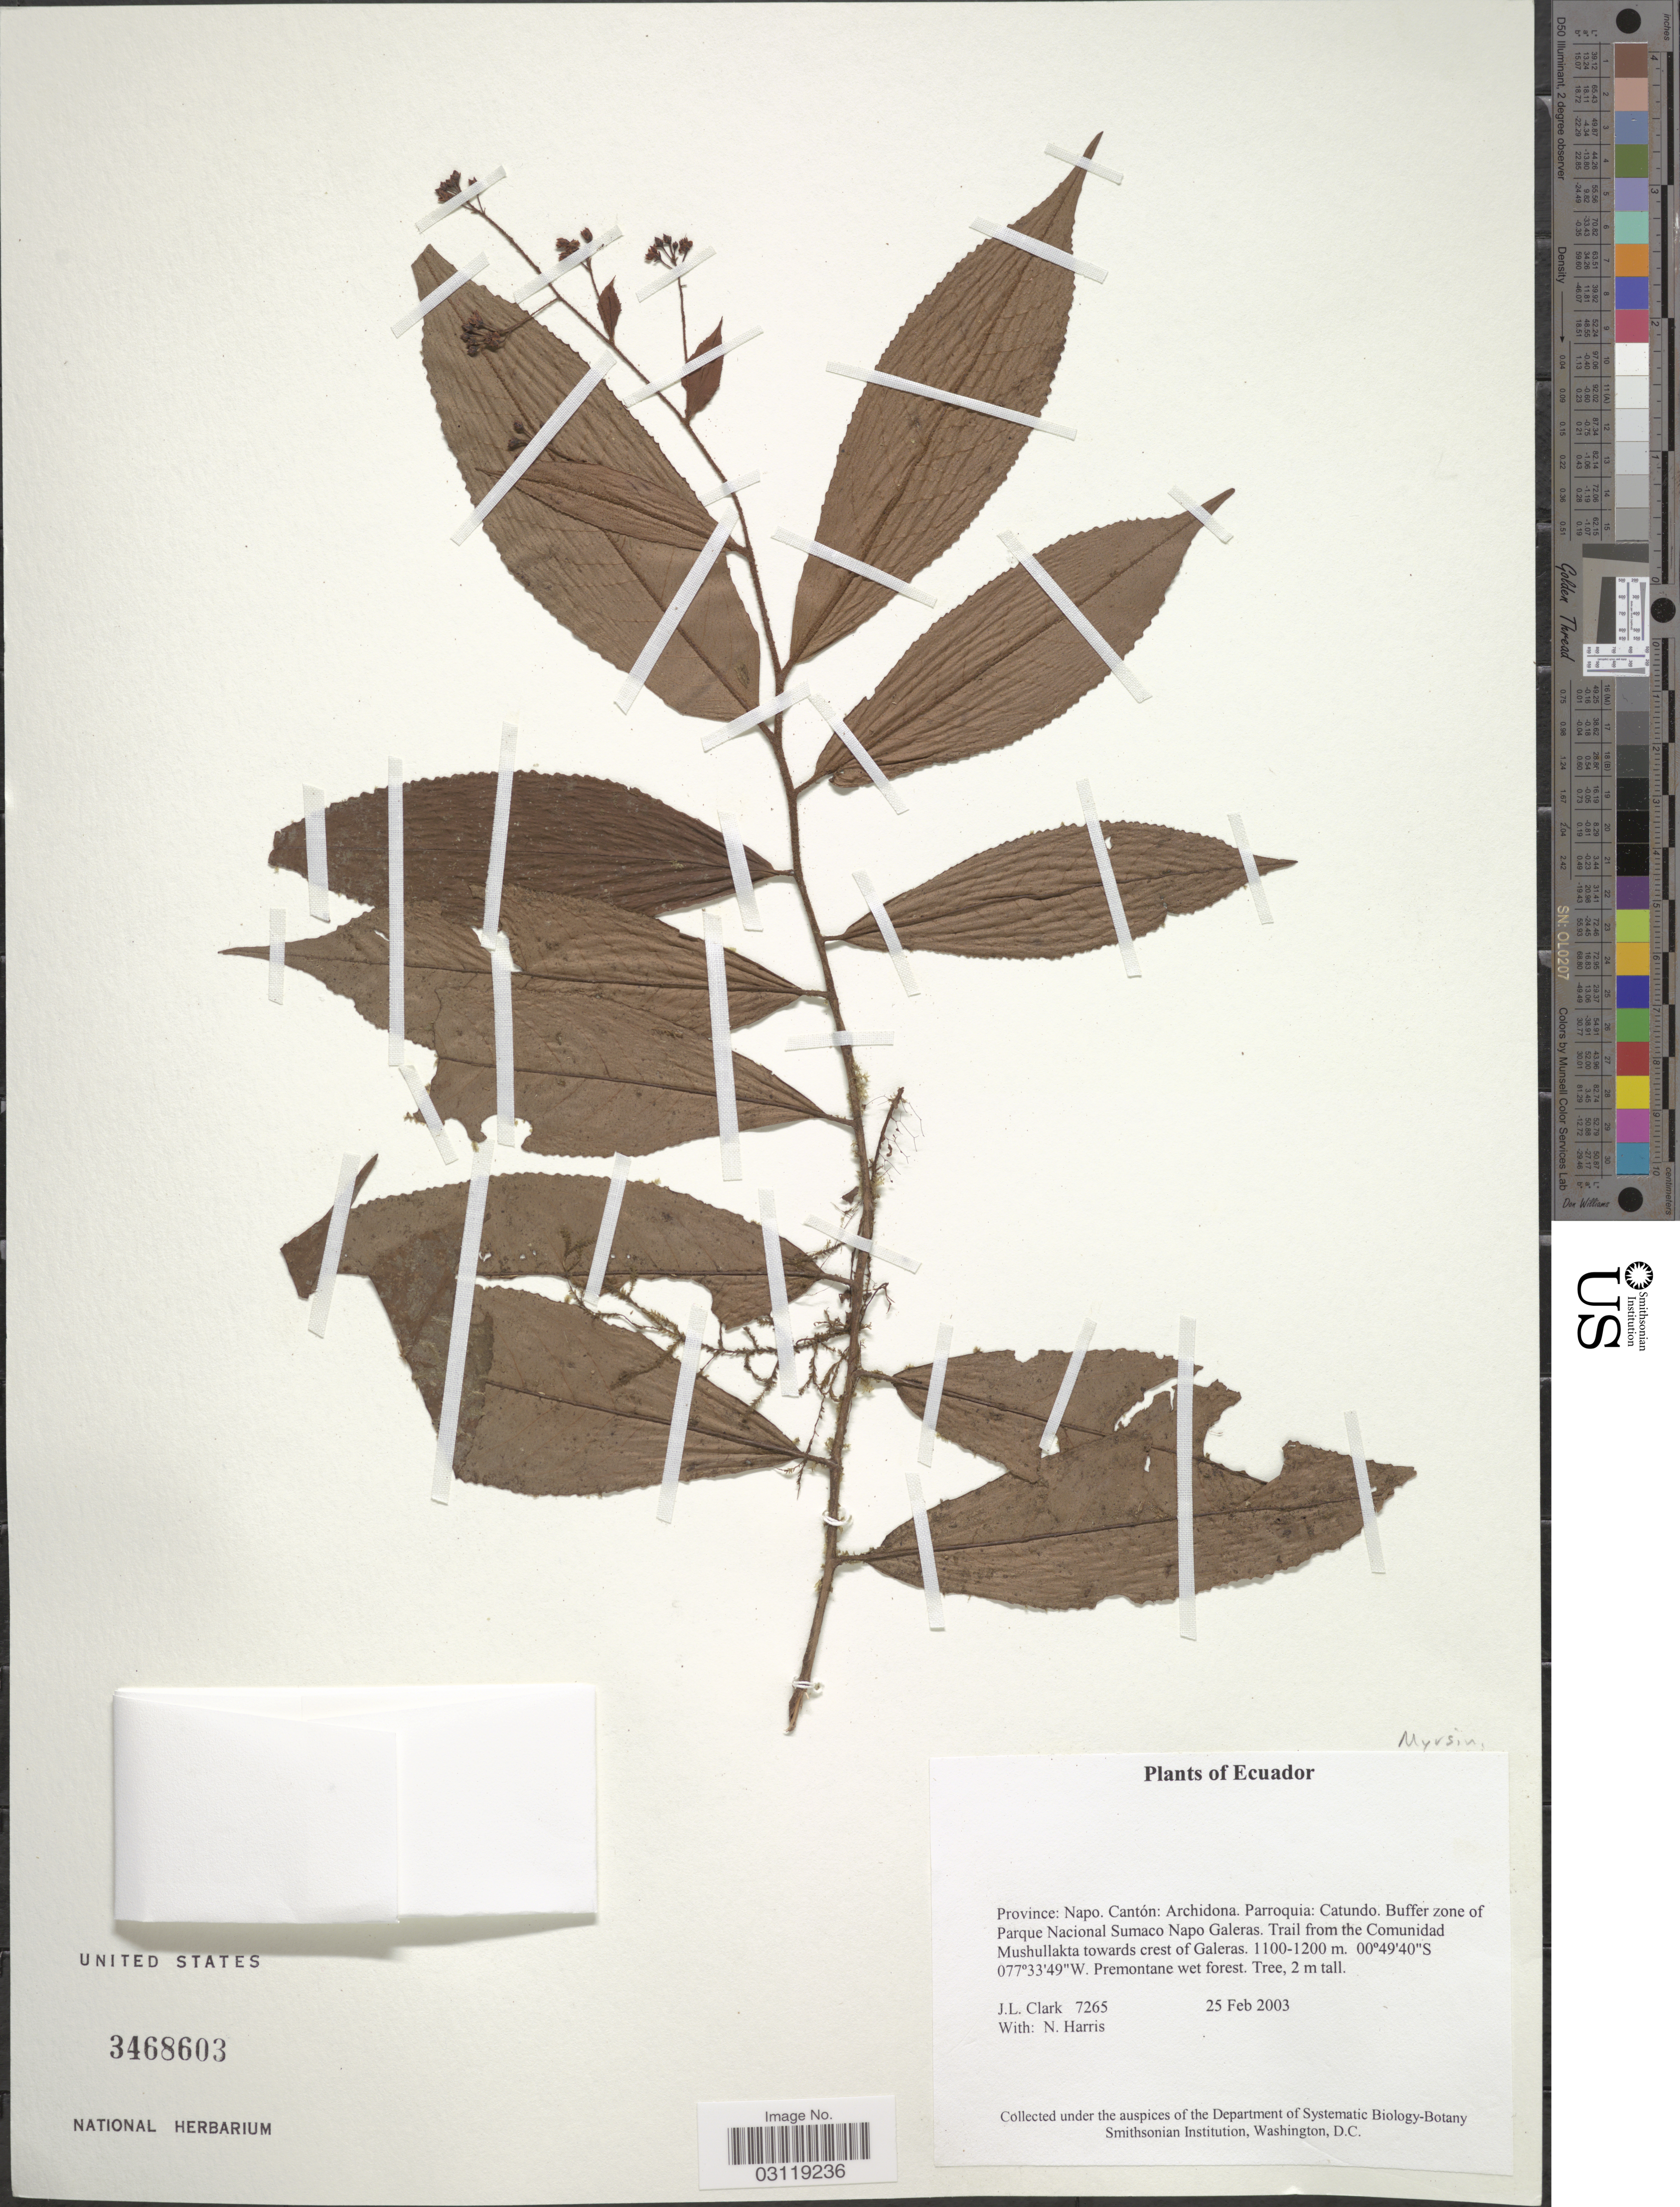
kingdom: Plantae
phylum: Tracheophyta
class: Magnoliopsida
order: Ericales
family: Primulaceae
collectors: J. L. Clark & N. Harris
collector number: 7265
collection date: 2003-02-25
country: Ecuador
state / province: Napo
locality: Cantón: Archidona. Parroquia: Catundo. Buffer zone of Parque Nacional Sumaco Napo Galeras. Trail from the Comunidad. Mushullakta towards crest of Galeras.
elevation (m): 1100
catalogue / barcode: US 3468603